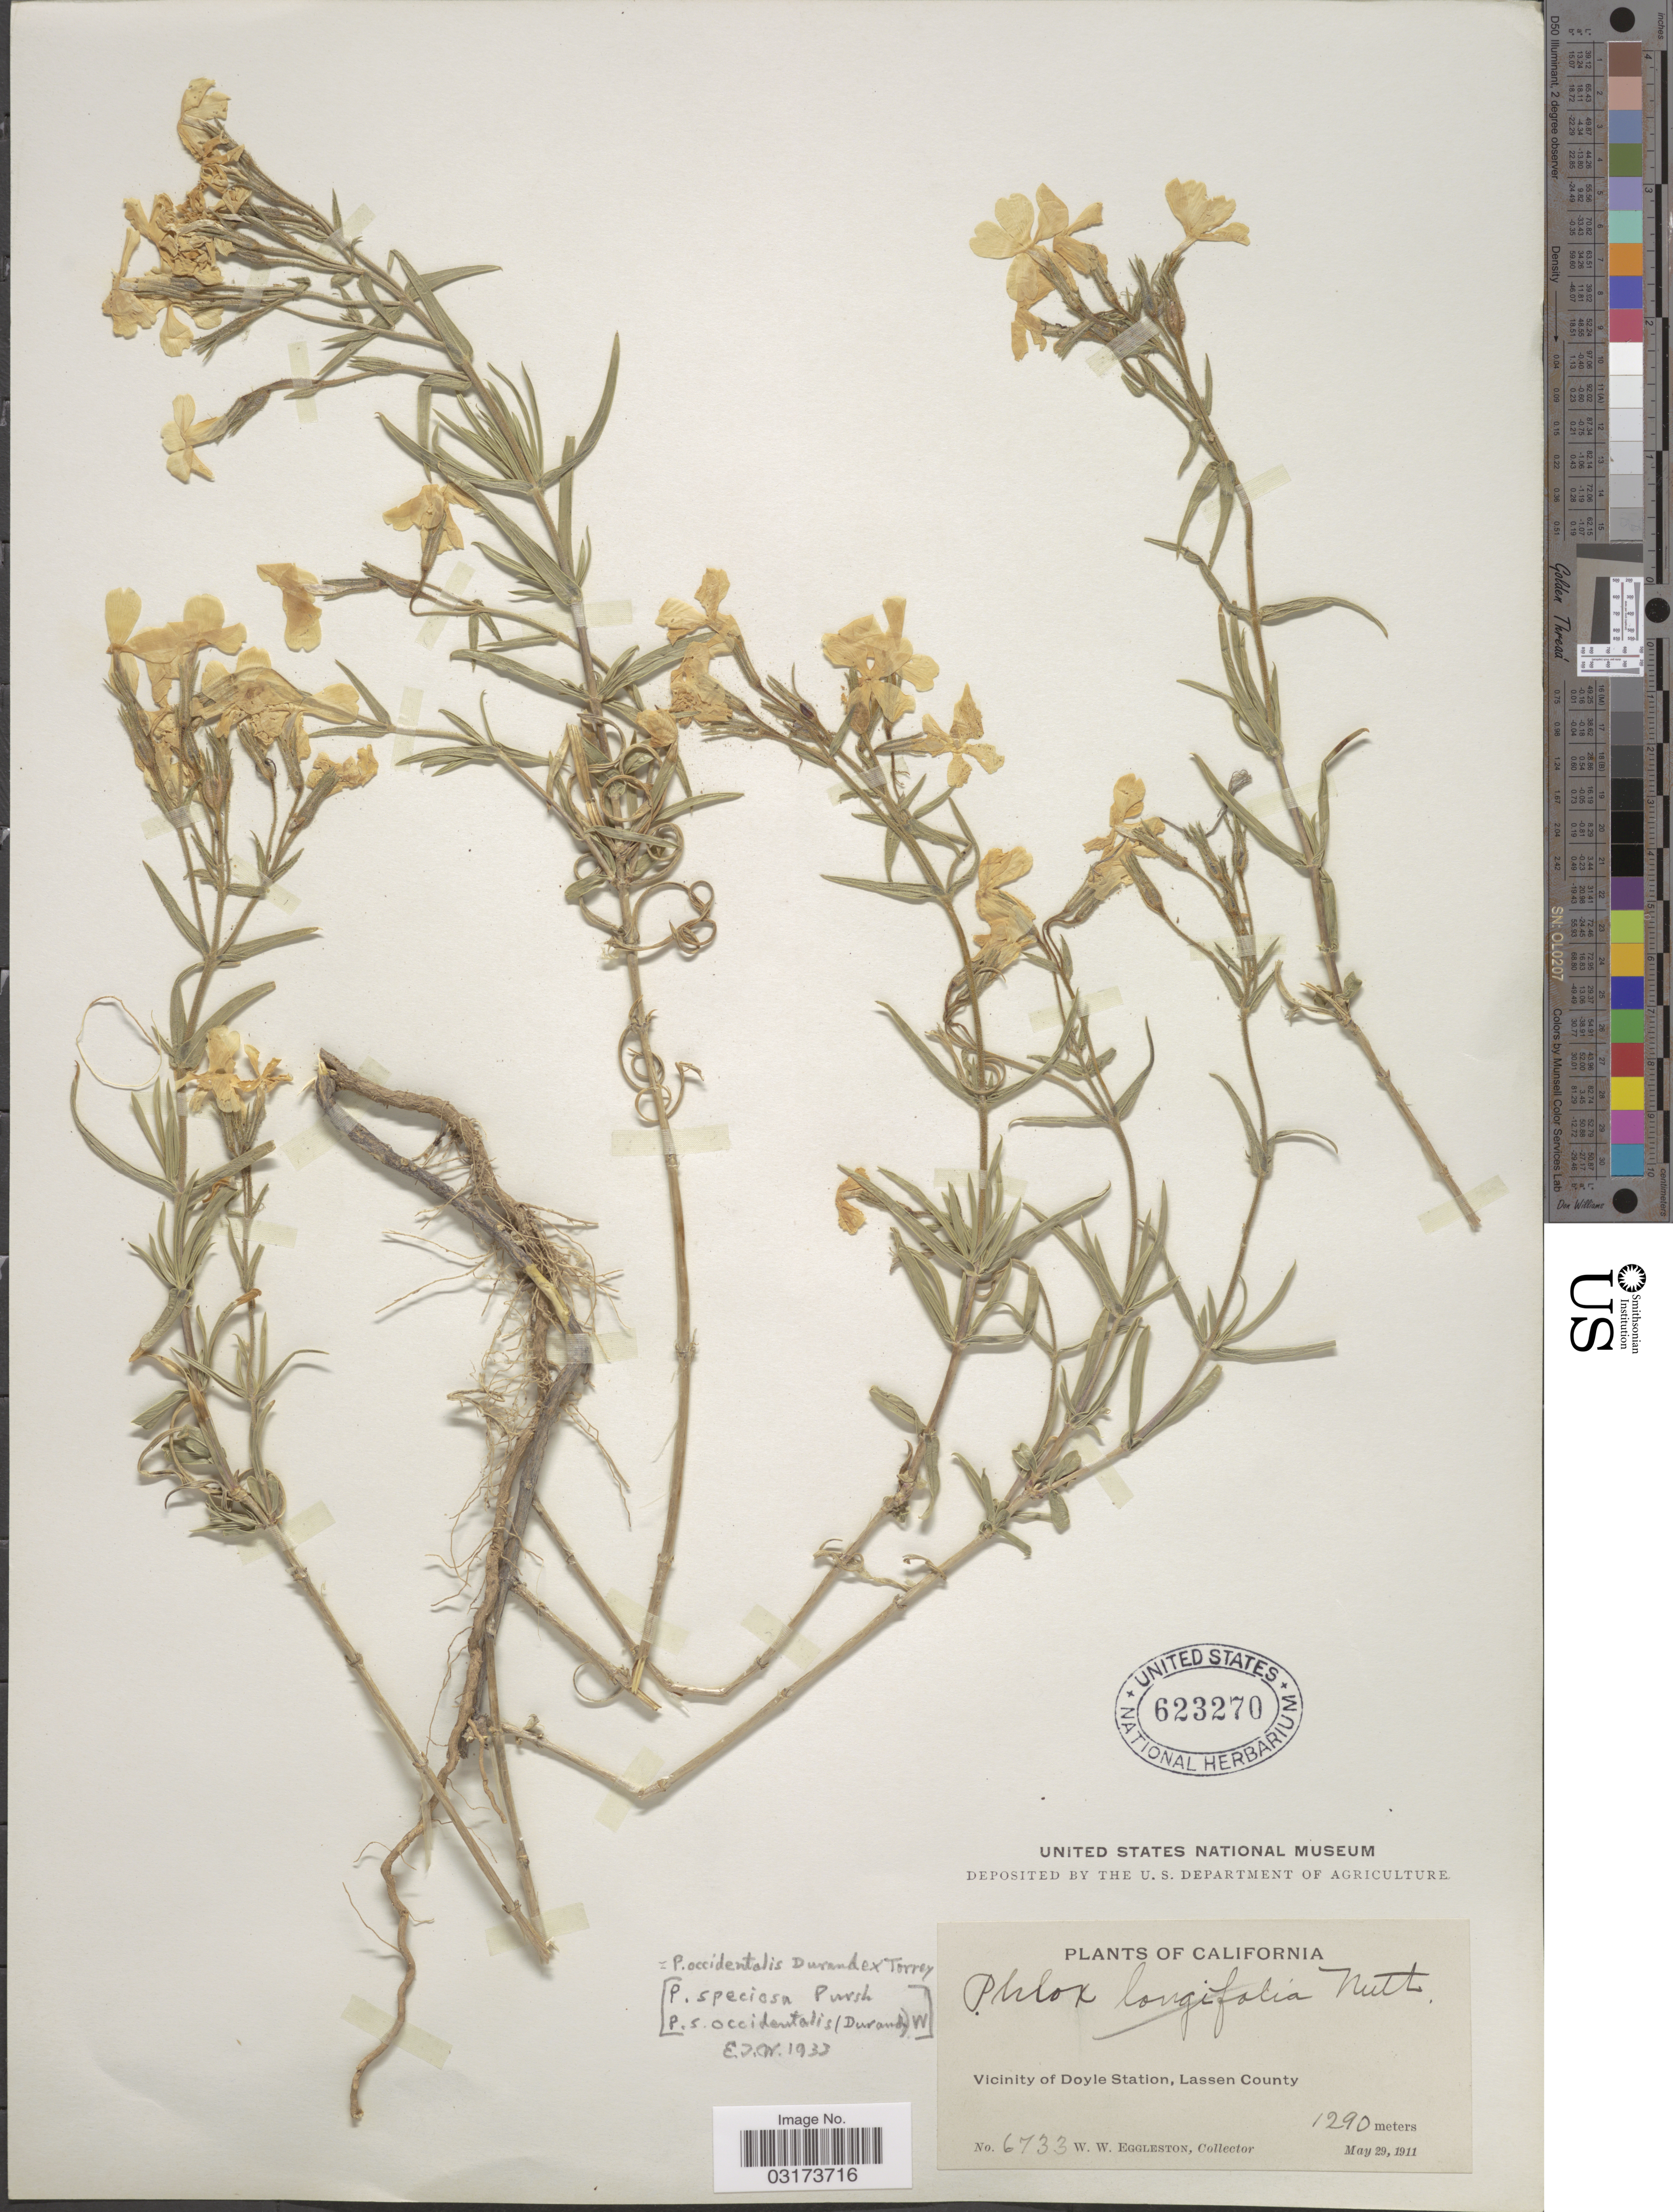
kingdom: Plantae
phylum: Tracheophyta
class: Magnoliopsida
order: Ericales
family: Polemoniaceae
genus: Phlox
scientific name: Phlox speciosa subsp. occidentalis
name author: (Durand ex Torr.) Wherry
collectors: W. W. Eggleston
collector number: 6733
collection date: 1911-05-29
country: United States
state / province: California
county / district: Lassen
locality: Vicinity of Doyle Station, Lassen County.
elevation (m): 1290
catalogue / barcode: US 623270